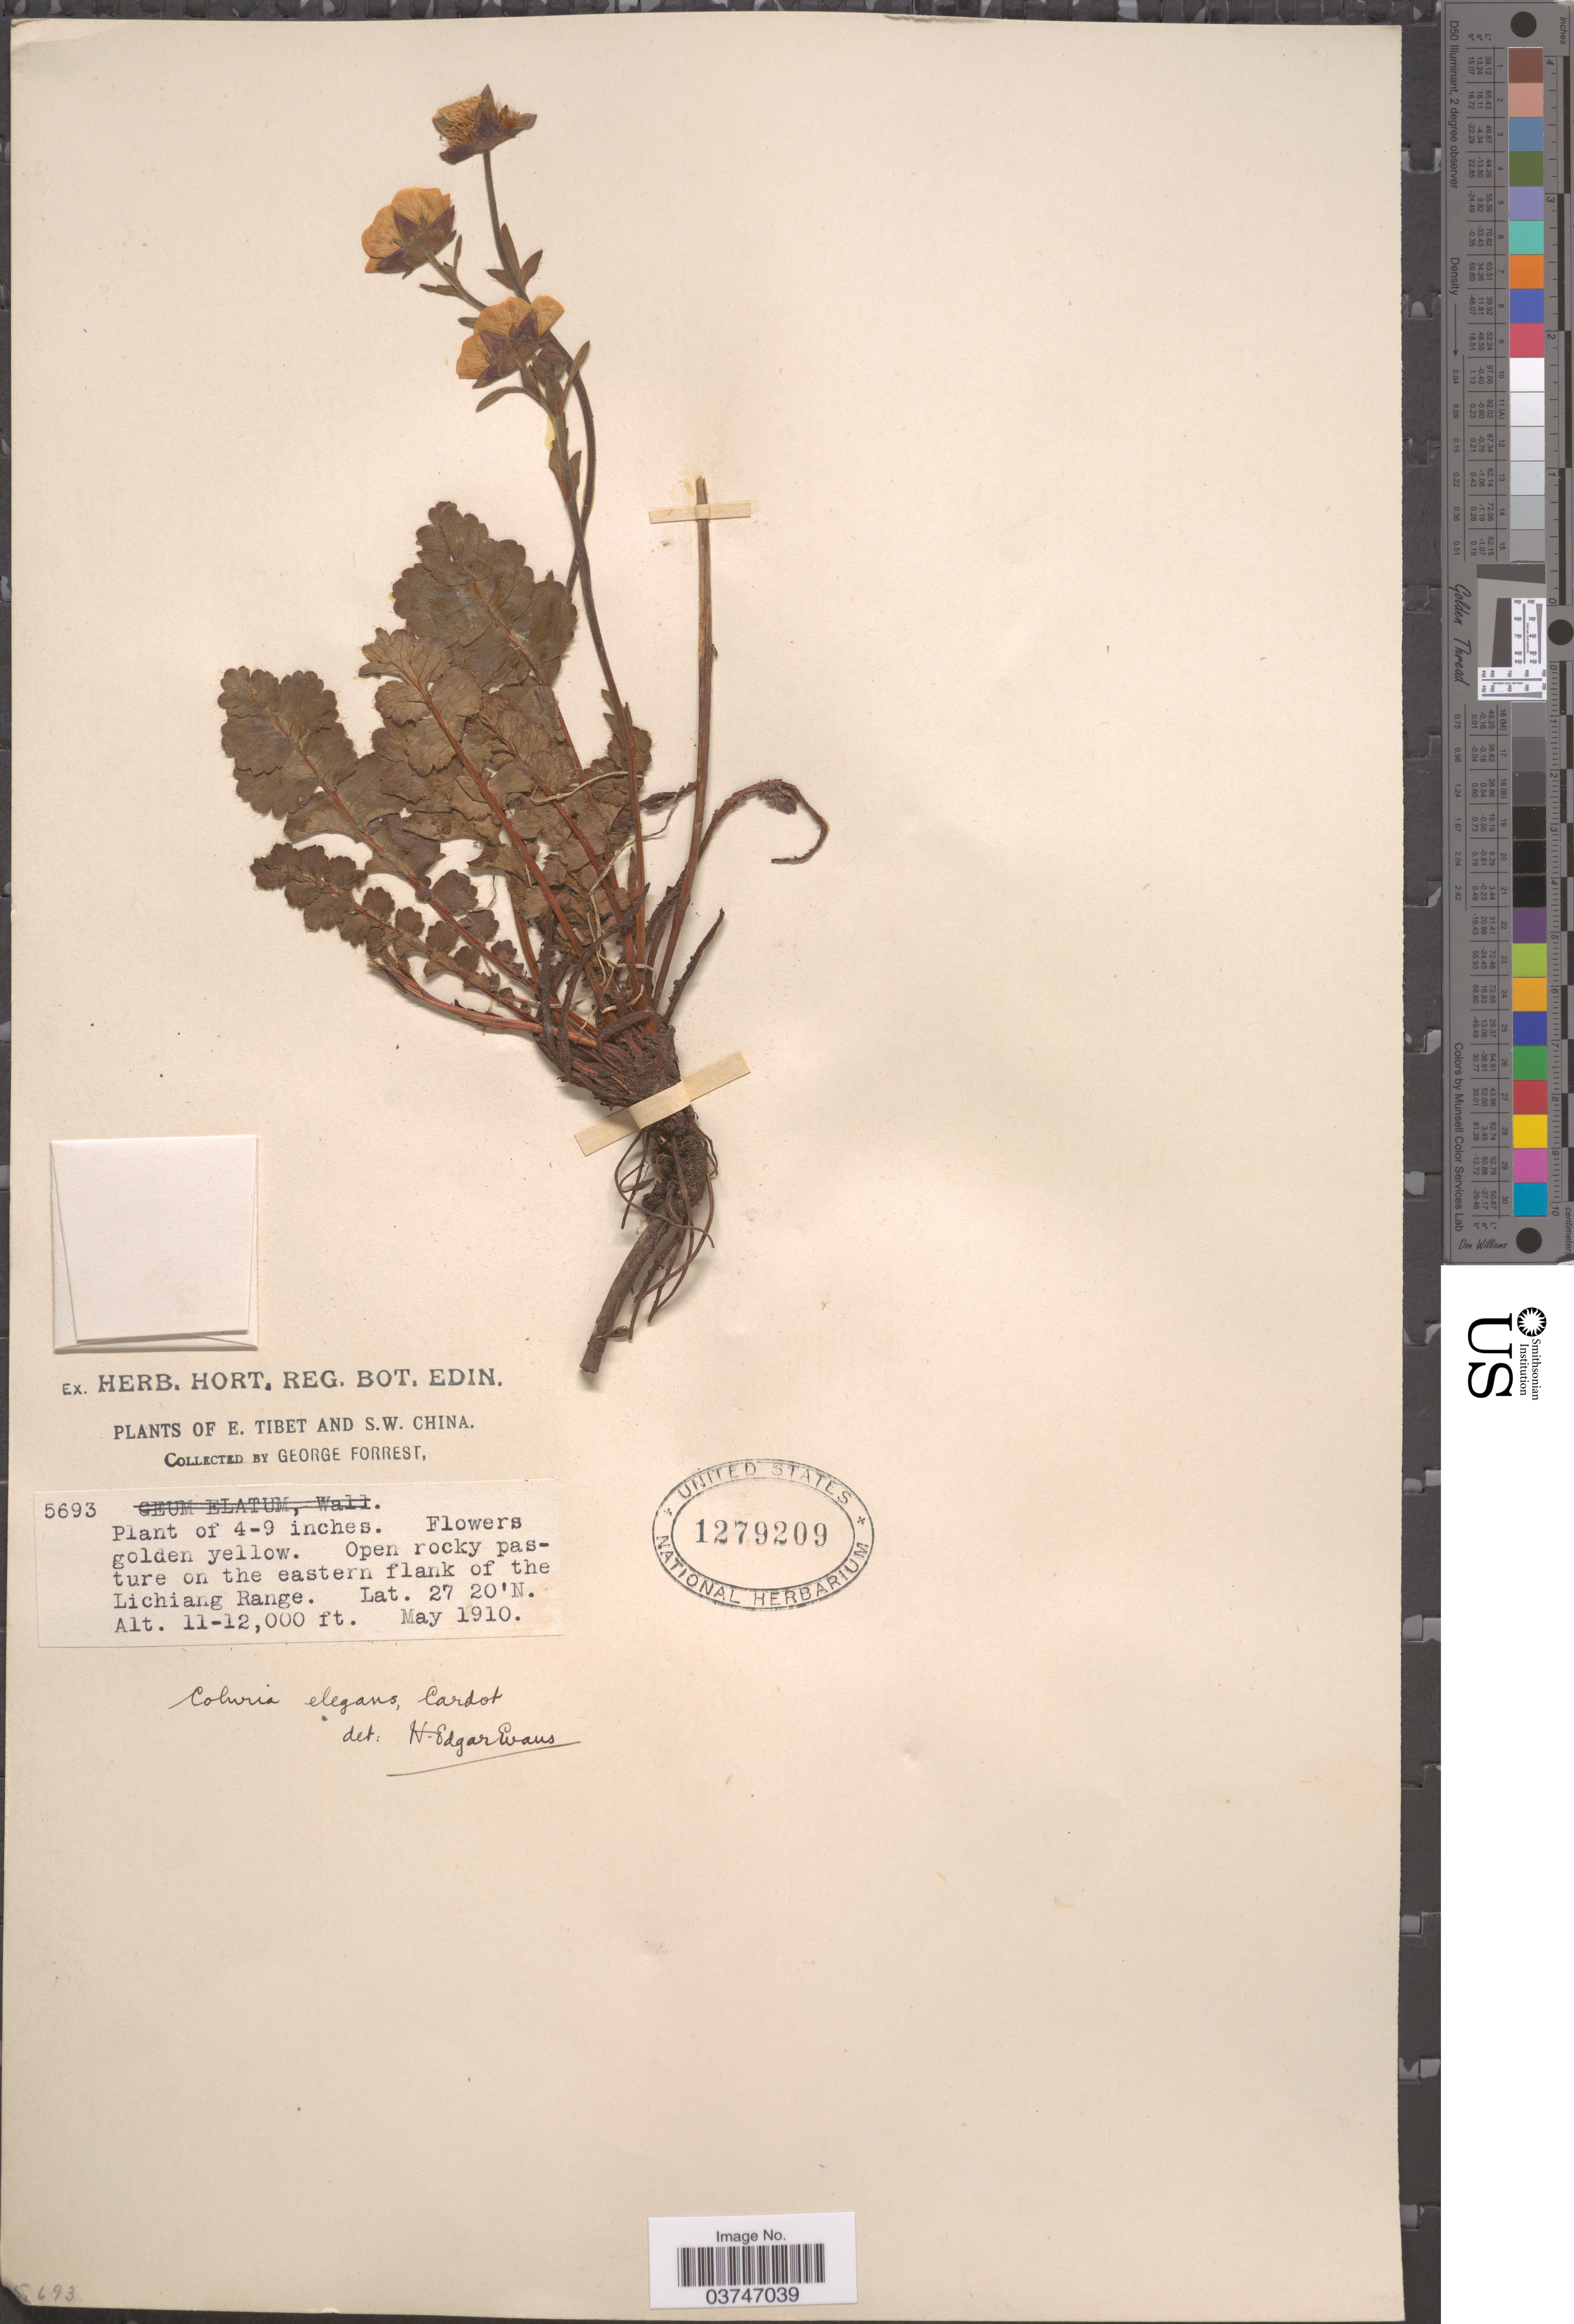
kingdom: Plantae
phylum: Tracheophyta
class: Magnoliopsida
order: Rosales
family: Rosaceae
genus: Coluria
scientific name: Coluria longifolia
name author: Maxim.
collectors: G. Forrest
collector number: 5693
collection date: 1910-05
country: China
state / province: Xizang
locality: E. Tibet and S.W. China. On the eastern flank of the Lichiang Range.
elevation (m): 3353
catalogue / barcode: US 1279209